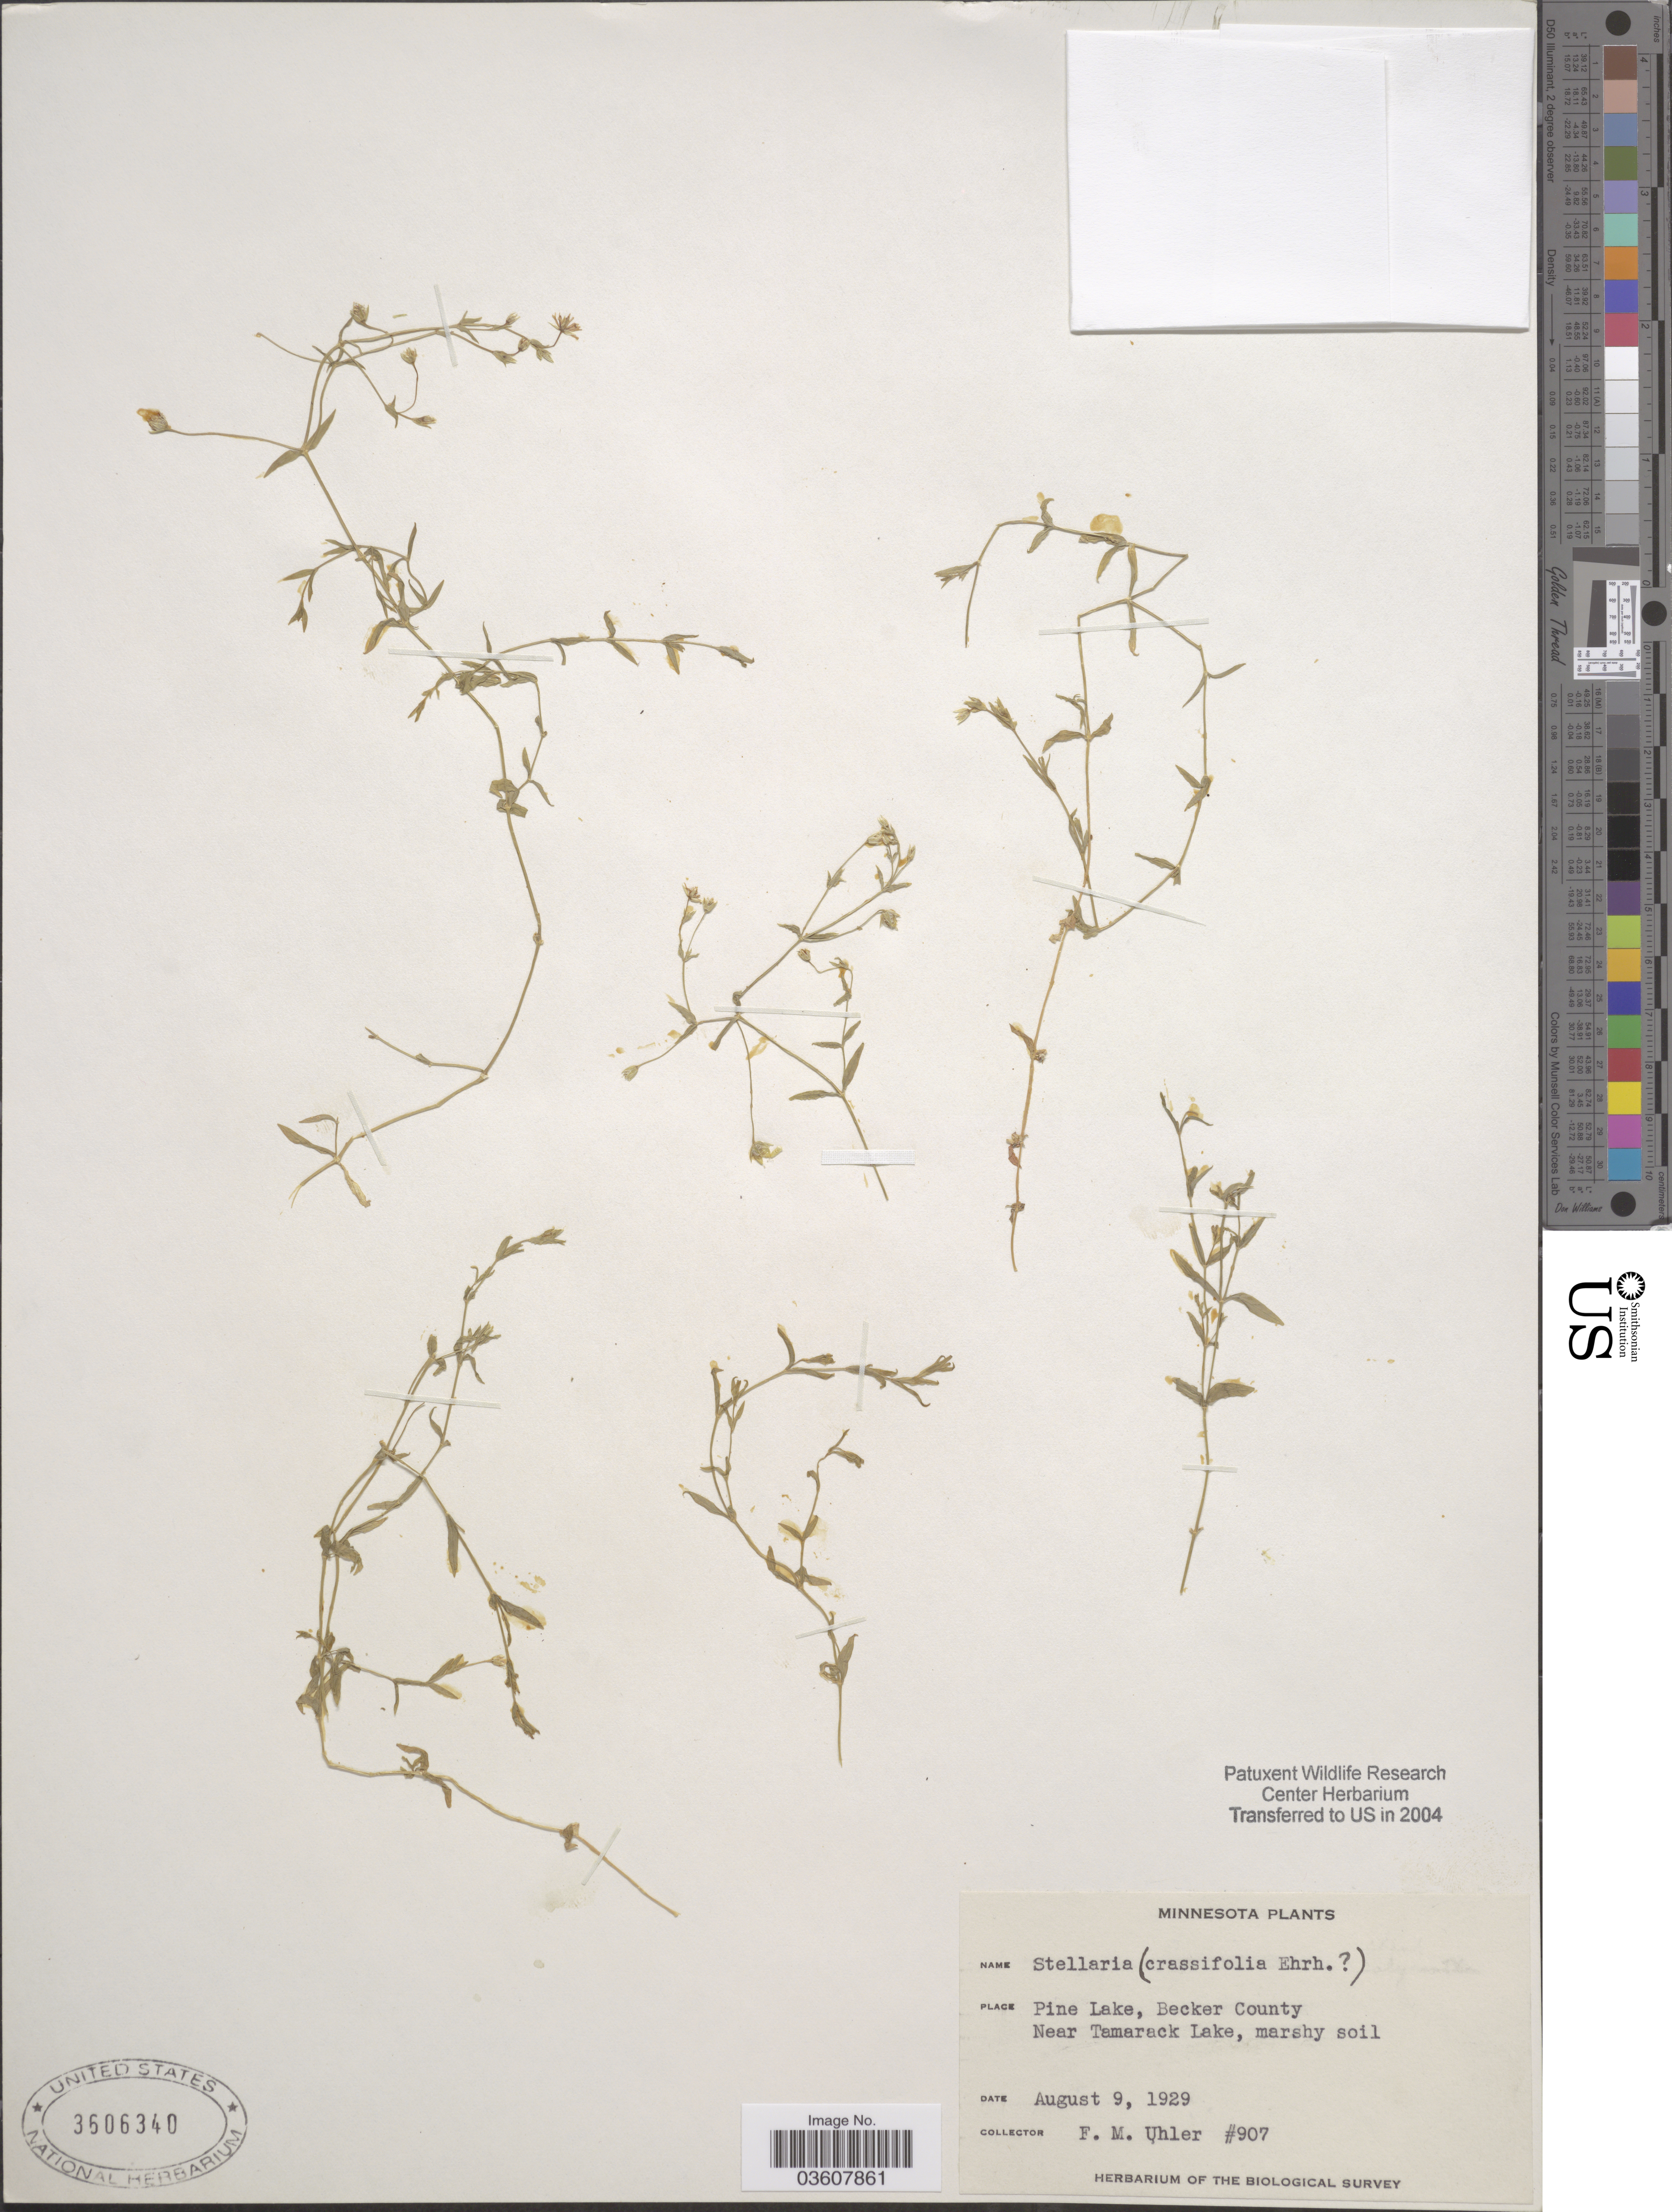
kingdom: Plantae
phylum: Tracheophyta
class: Magnoliopsida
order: Caryophyllales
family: Caryophyllaceae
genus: Stellaria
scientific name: Stellaria crassifolia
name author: Ehrh.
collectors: F. M. Uhler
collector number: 907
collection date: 1929-08-09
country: United States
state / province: Minnesota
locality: Pine Lake, Becker County. Near Tamarack Lake.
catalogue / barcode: US 3606340